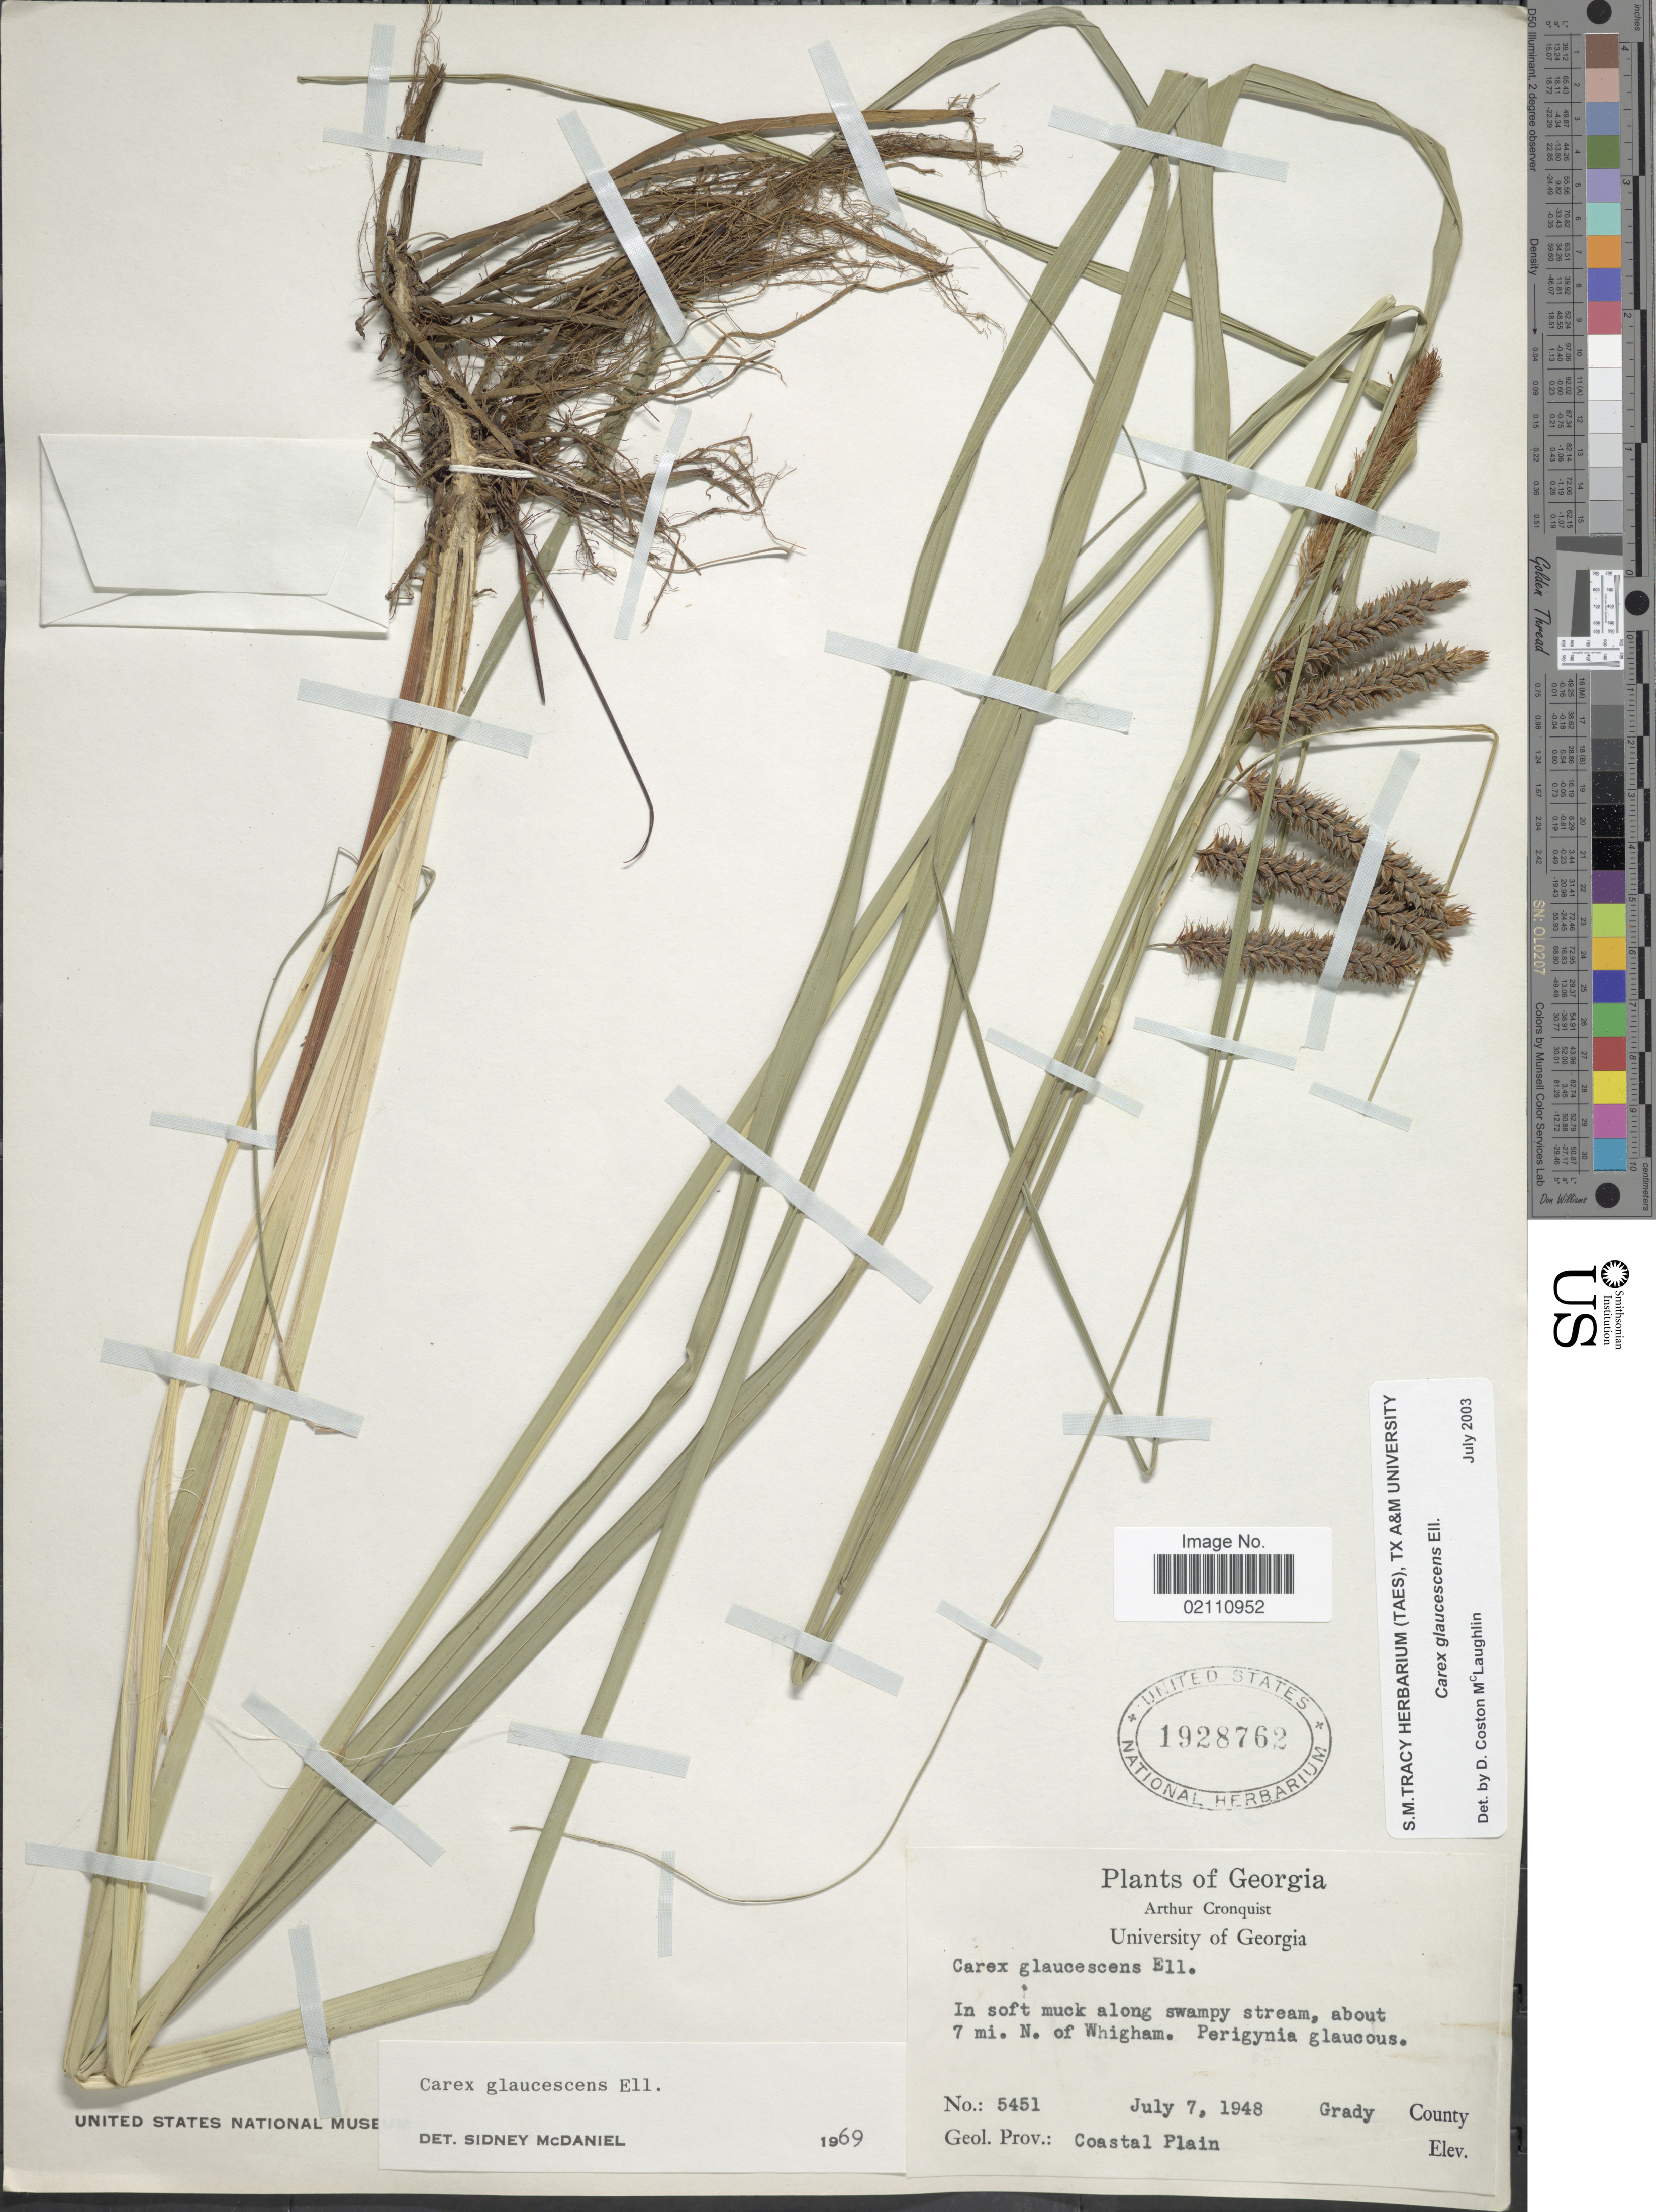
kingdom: Plantae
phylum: Tracheophyta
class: Liliopsida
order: Poales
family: Cyperaceae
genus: Carex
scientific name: Carex glaucescens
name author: Elliott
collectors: A. J. Cronquist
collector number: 5451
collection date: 1948-07-07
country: United States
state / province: Georgia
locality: In soft muck along swampy stream, about 7 mi. N. of Whigham, Perigynia Glaucous, Grady County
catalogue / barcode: US 1928762